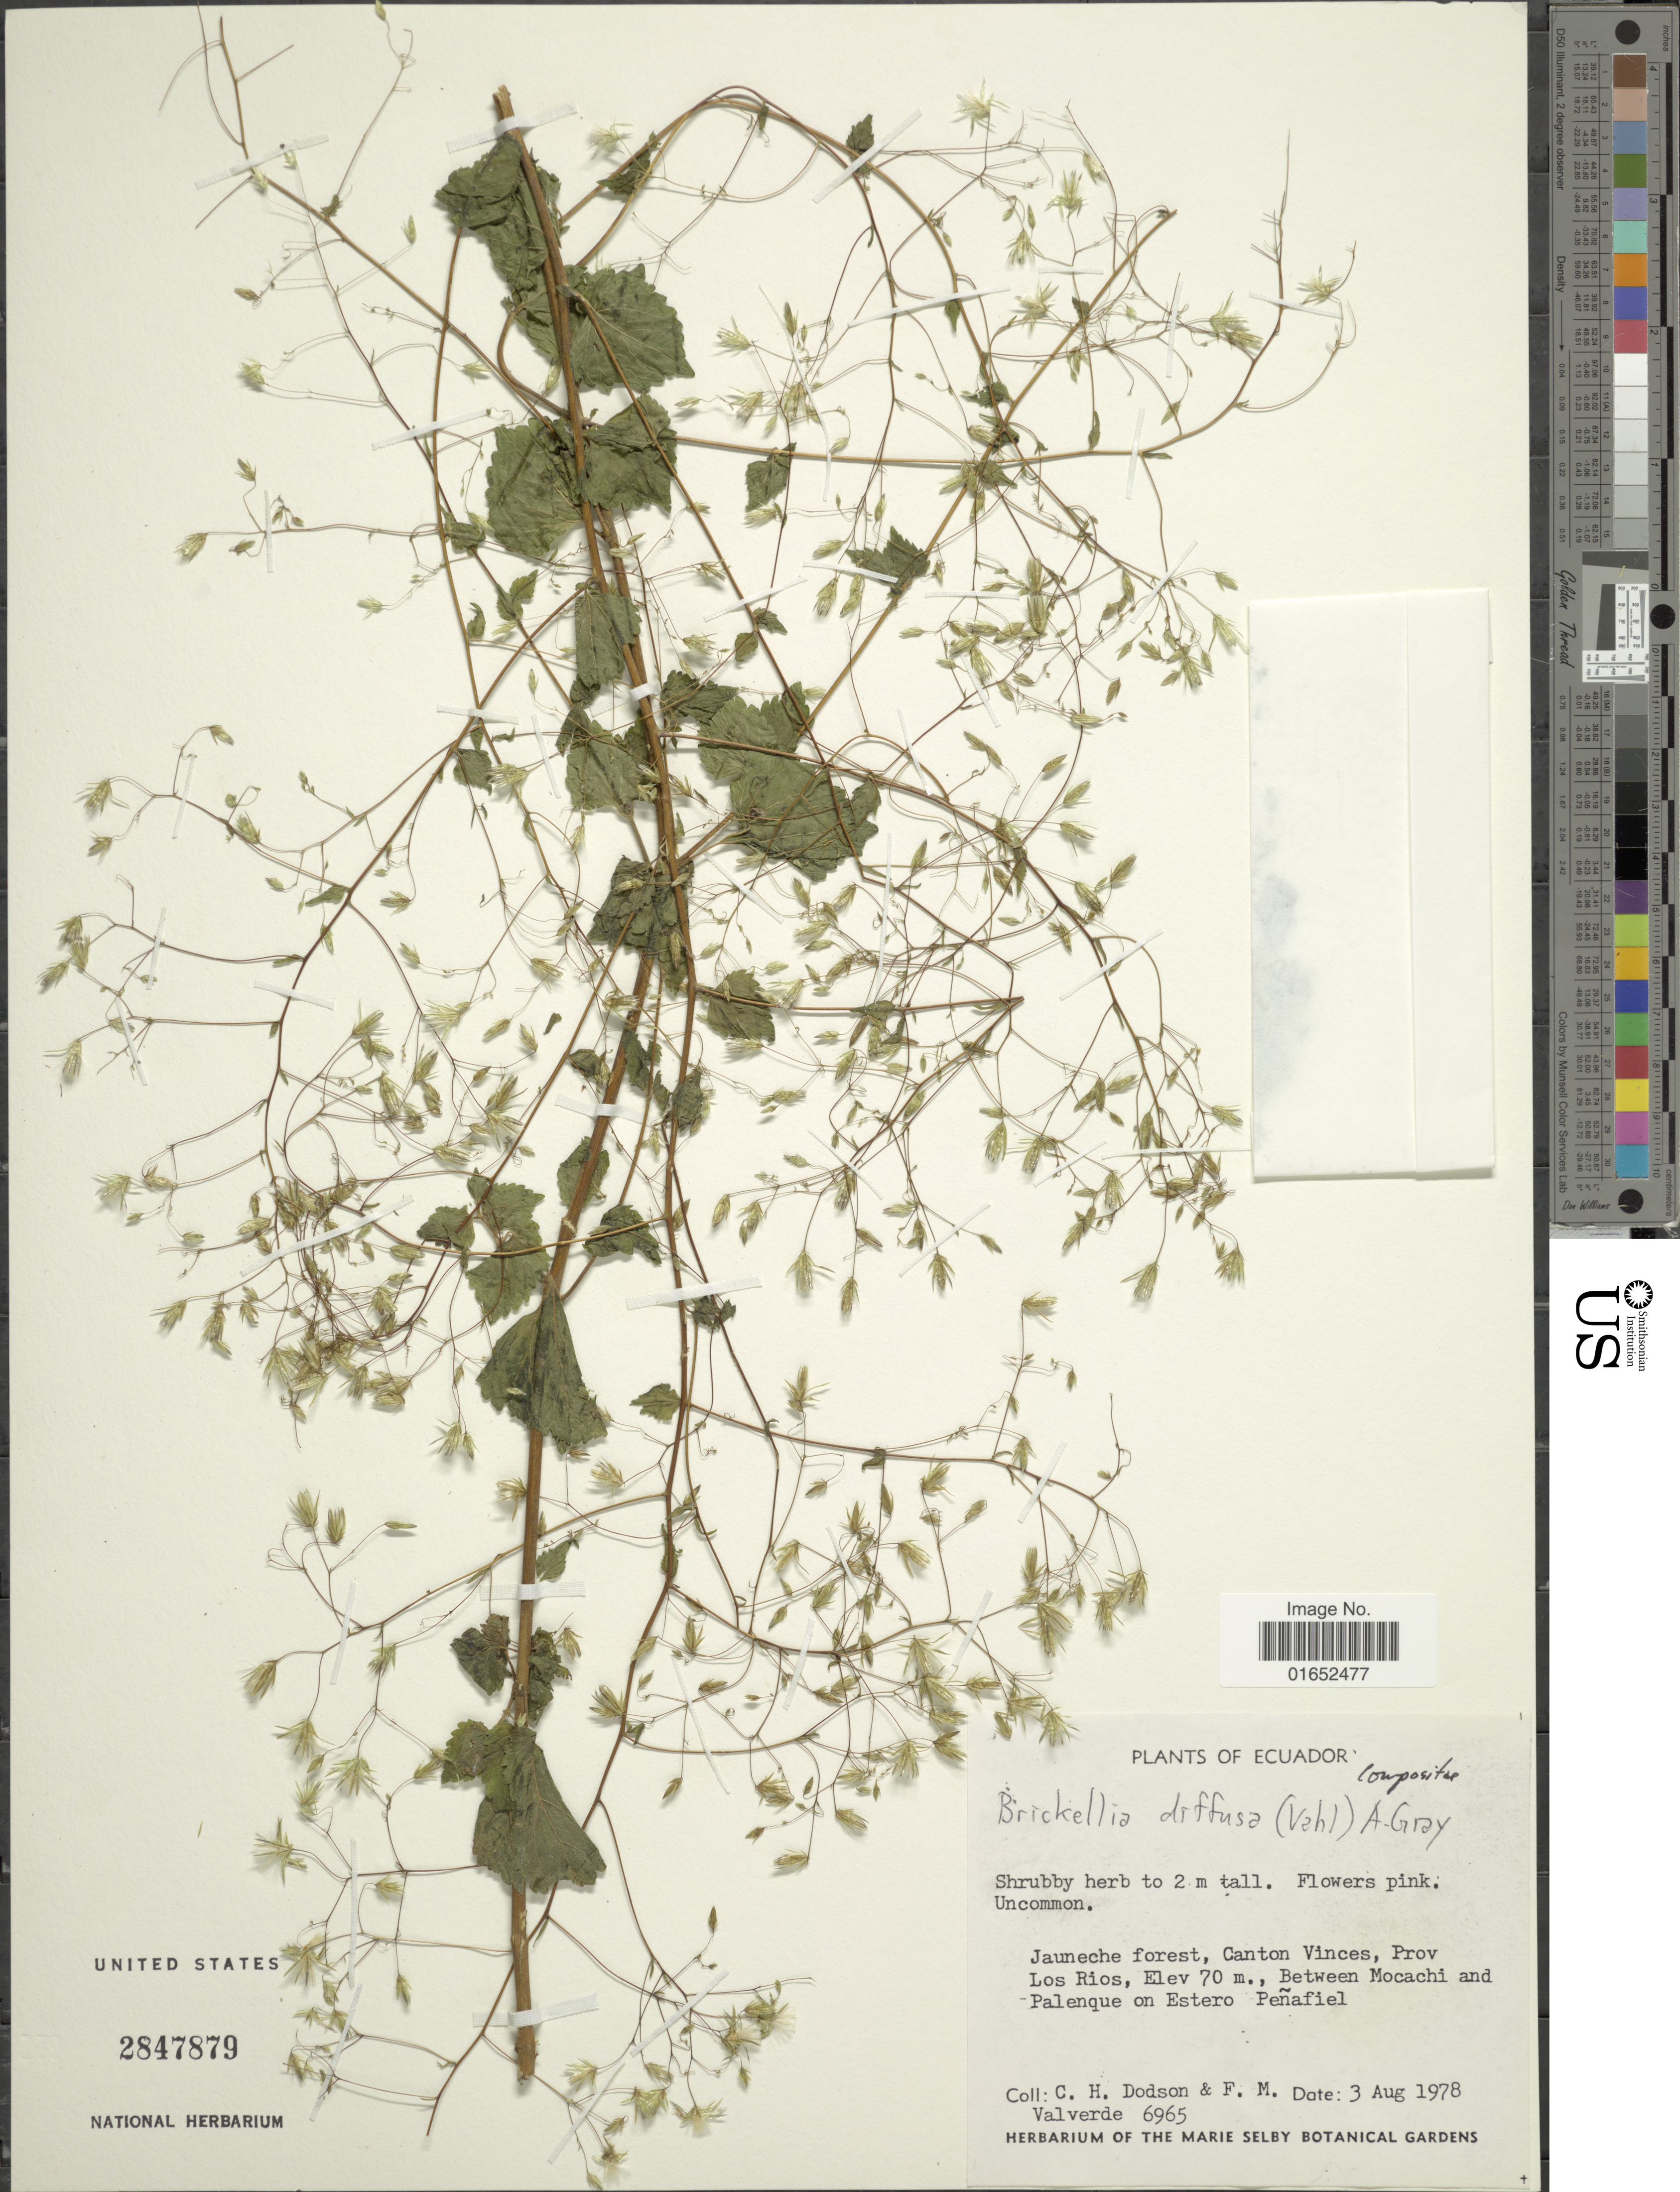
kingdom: Plantae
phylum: Tracheophyta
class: Magnoliopsida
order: Asterales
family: Asteraceae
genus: Brickellia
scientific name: Brickellia diffusa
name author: (Vahl) A. Gray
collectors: C. H. Dodson & F. M. Valverde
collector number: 6965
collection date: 1978-08-03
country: Ecuador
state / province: Los Ríos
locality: Jauneche forest, Canton Vinces. Between Mocachi and Palenque on Estero Peñafiel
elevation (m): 70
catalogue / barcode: US 2847879